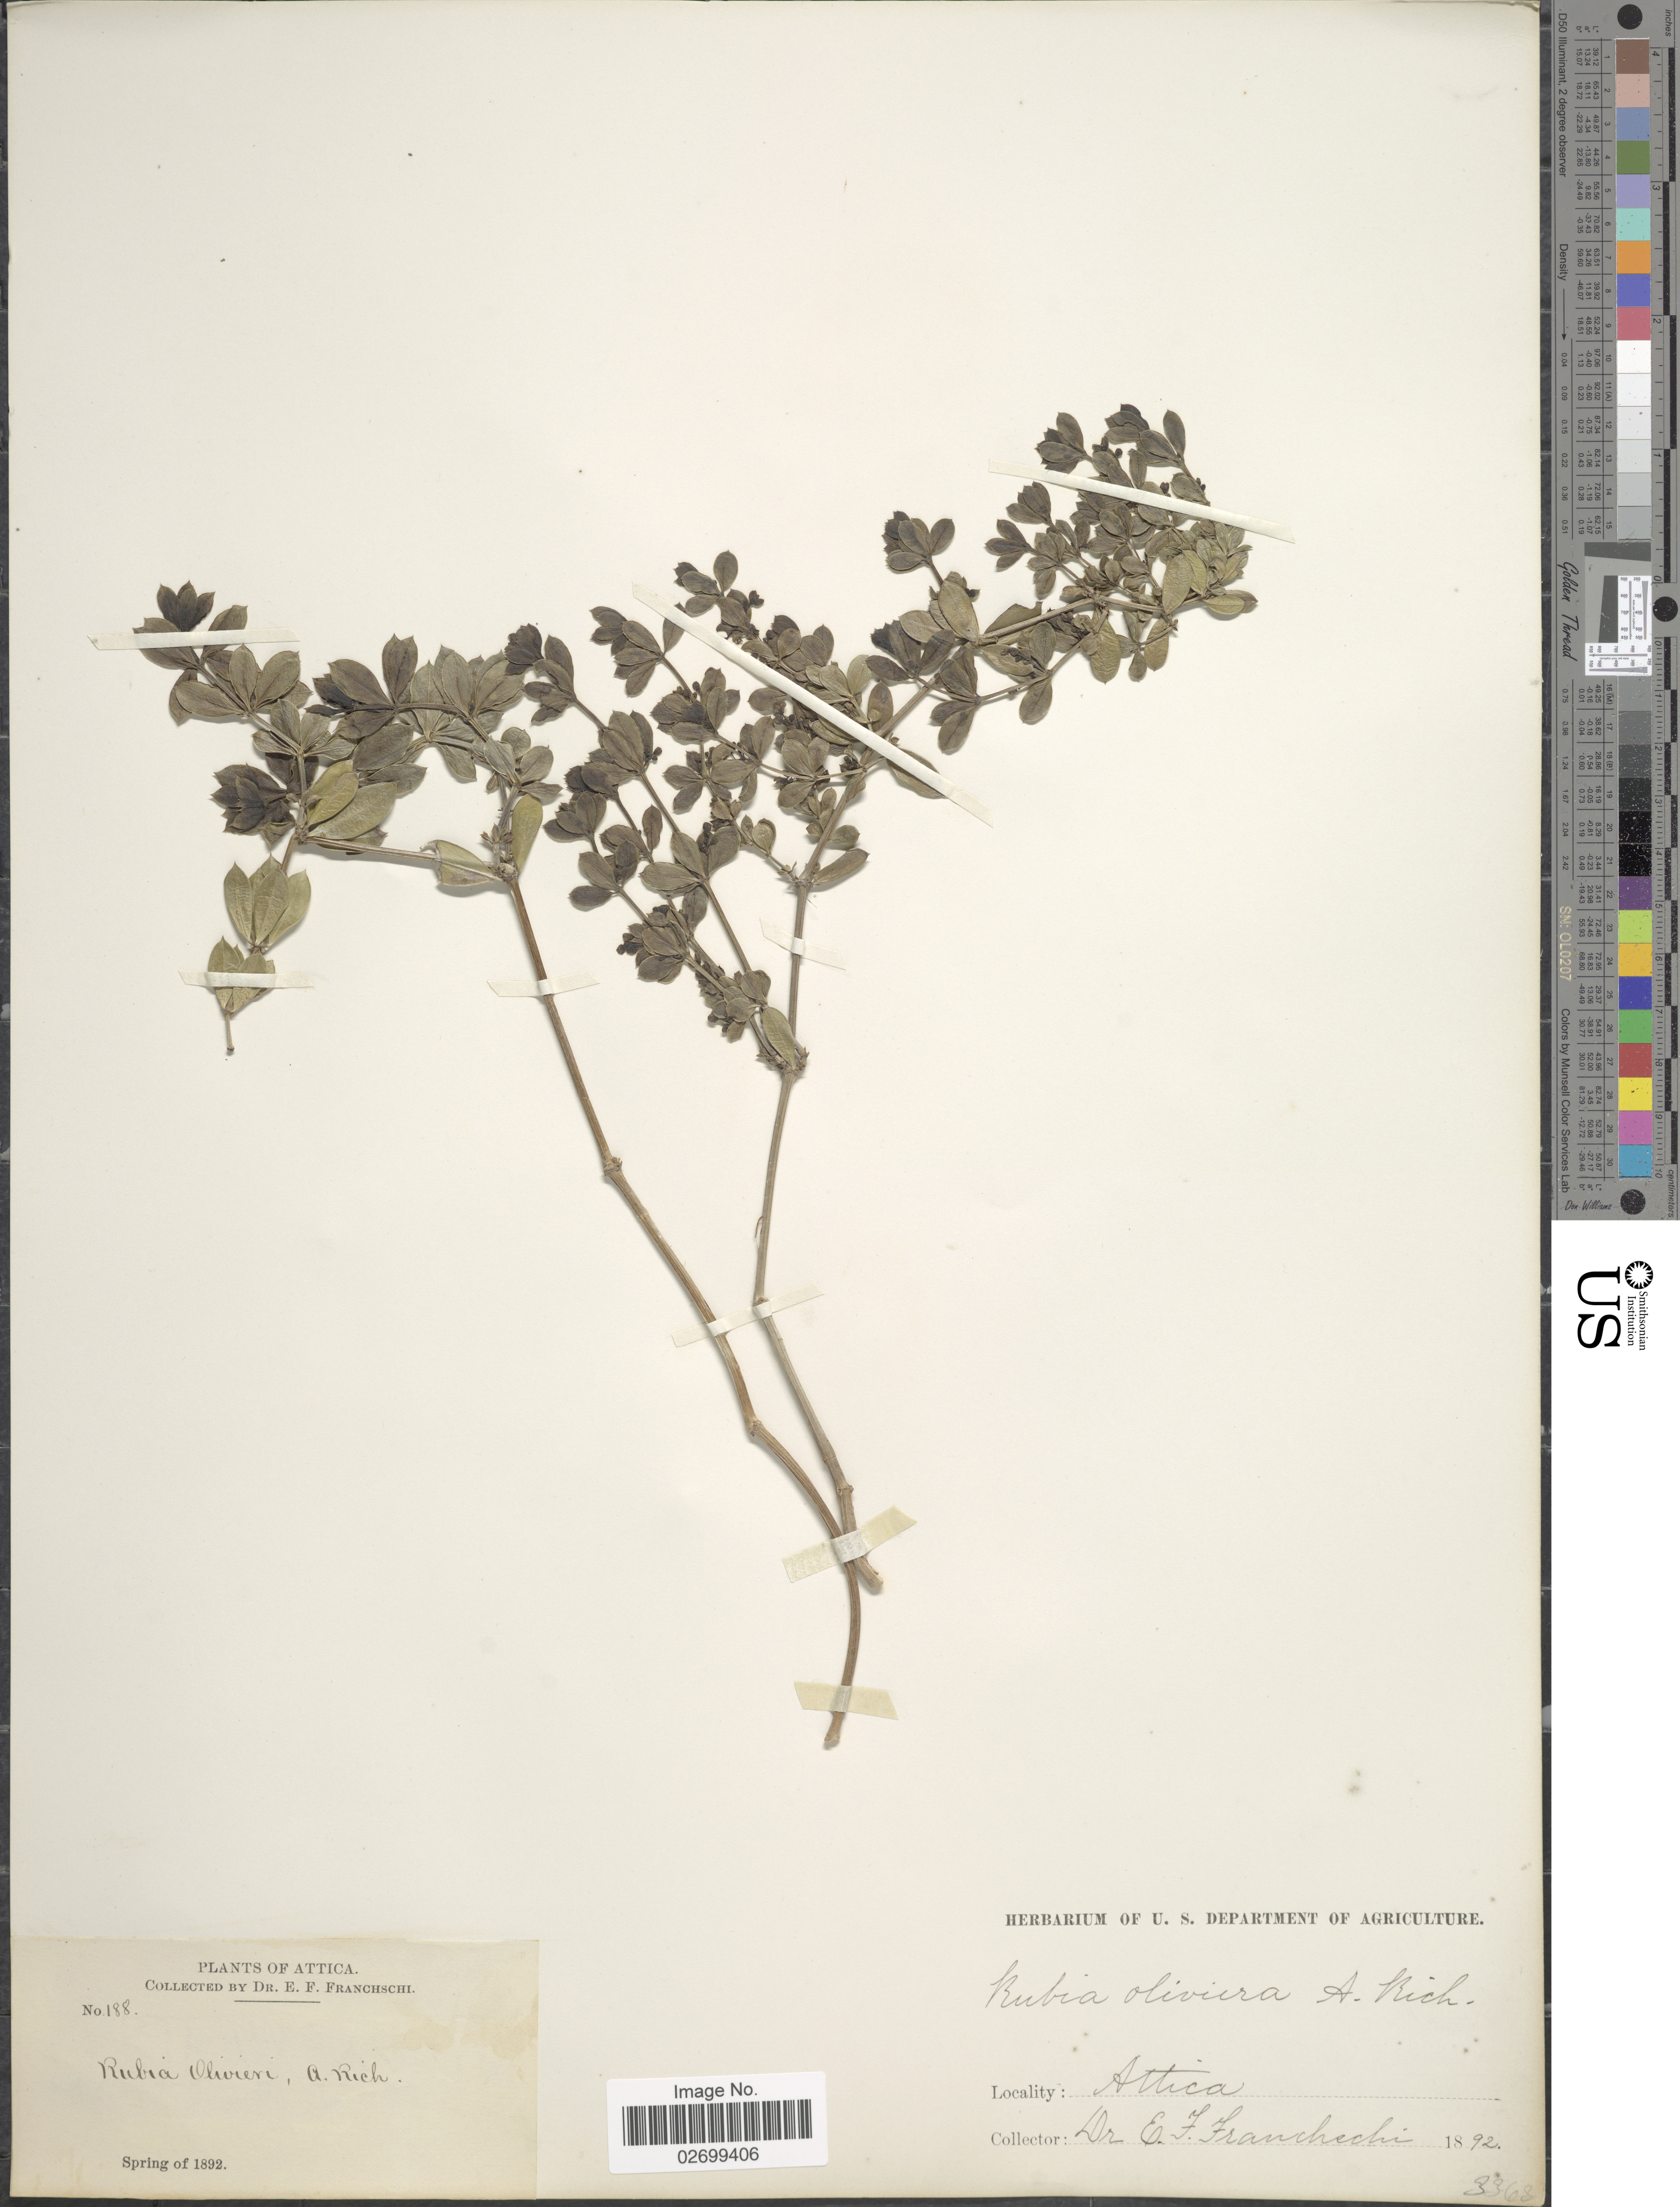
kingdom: Plantae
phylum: Tracheophyta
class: Magnoliopsida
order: Gentianales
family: Rubiaceae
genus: Rubia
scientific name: Rubia olivieri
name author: A. Rich. ex DC.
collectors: E. Franchschi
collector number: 188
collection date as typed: Spring of 1892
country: Greece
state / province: Attica